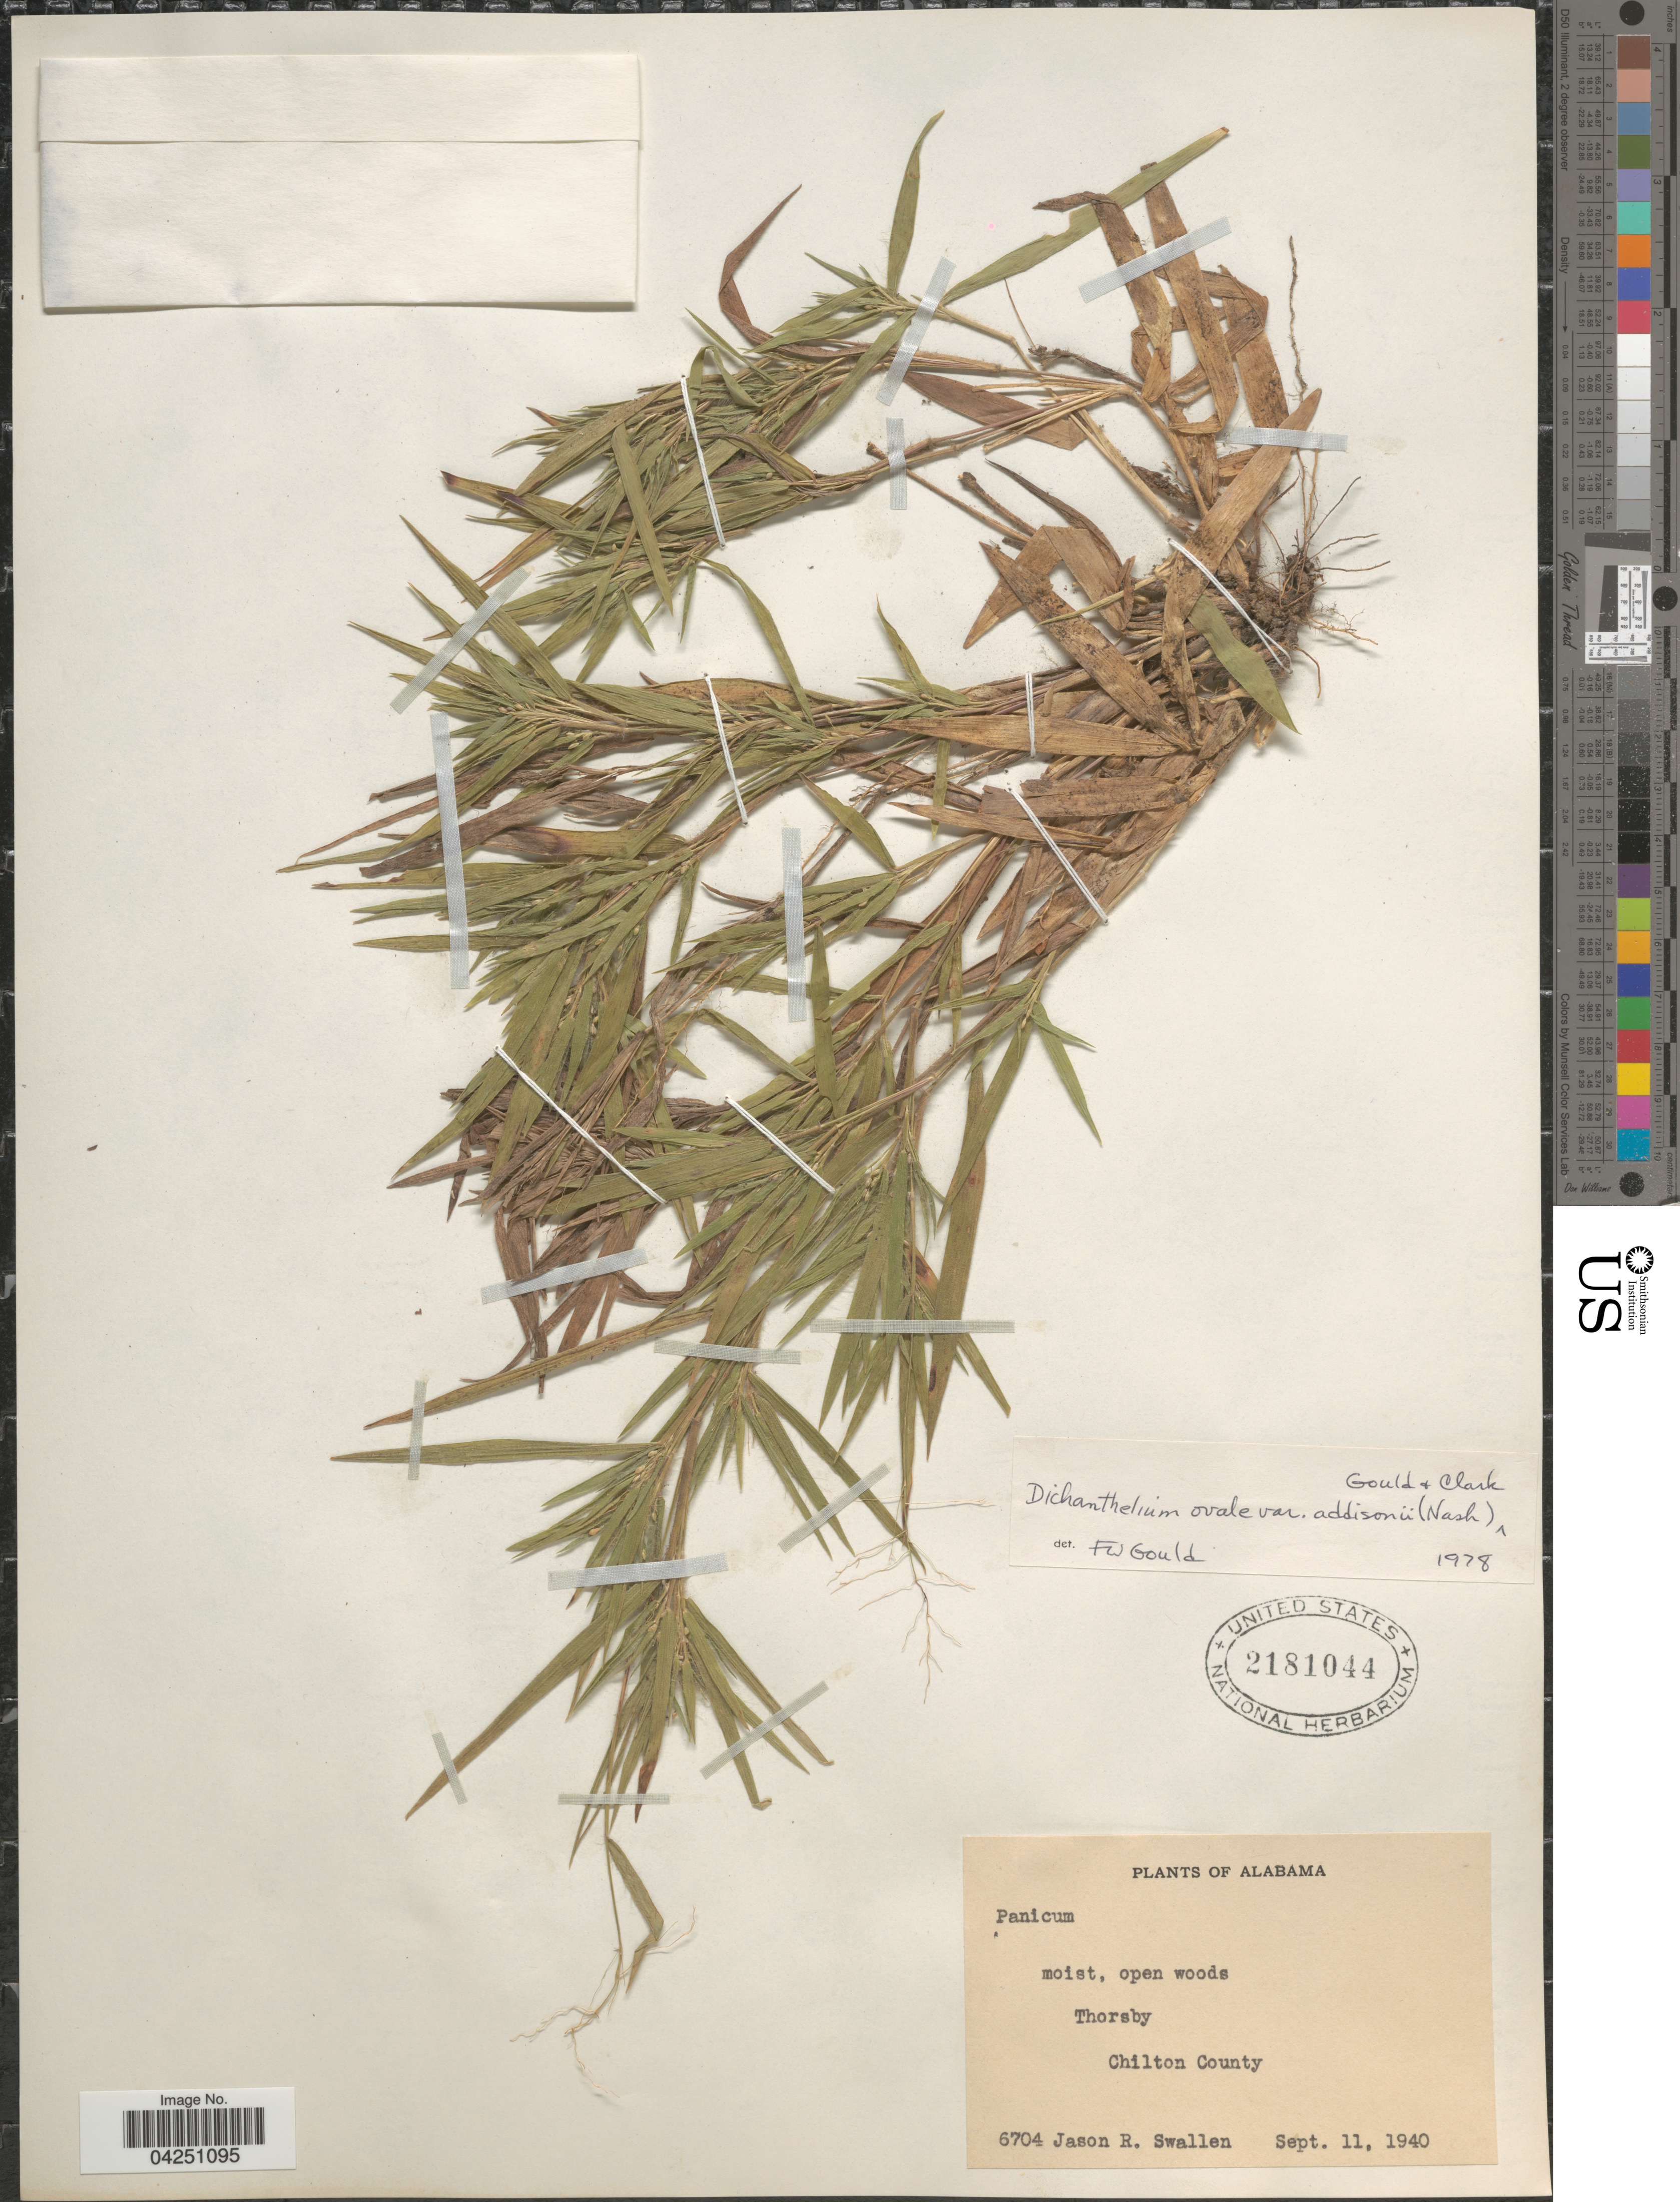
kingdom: Plantae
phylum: Tracheophyta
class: Liliopsida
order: Poales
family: Poaceae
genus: Dichanthelium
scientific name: Dichanthelium acuminatum var. acuminatum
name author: (Sw.) Gould & C.A. Clark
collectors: J. R. Swallen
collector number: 6704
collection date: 1940-09-11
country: United States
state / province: Alabama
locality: Moist, open woods Thorsby. Chilton County.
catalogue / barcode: US 2181044